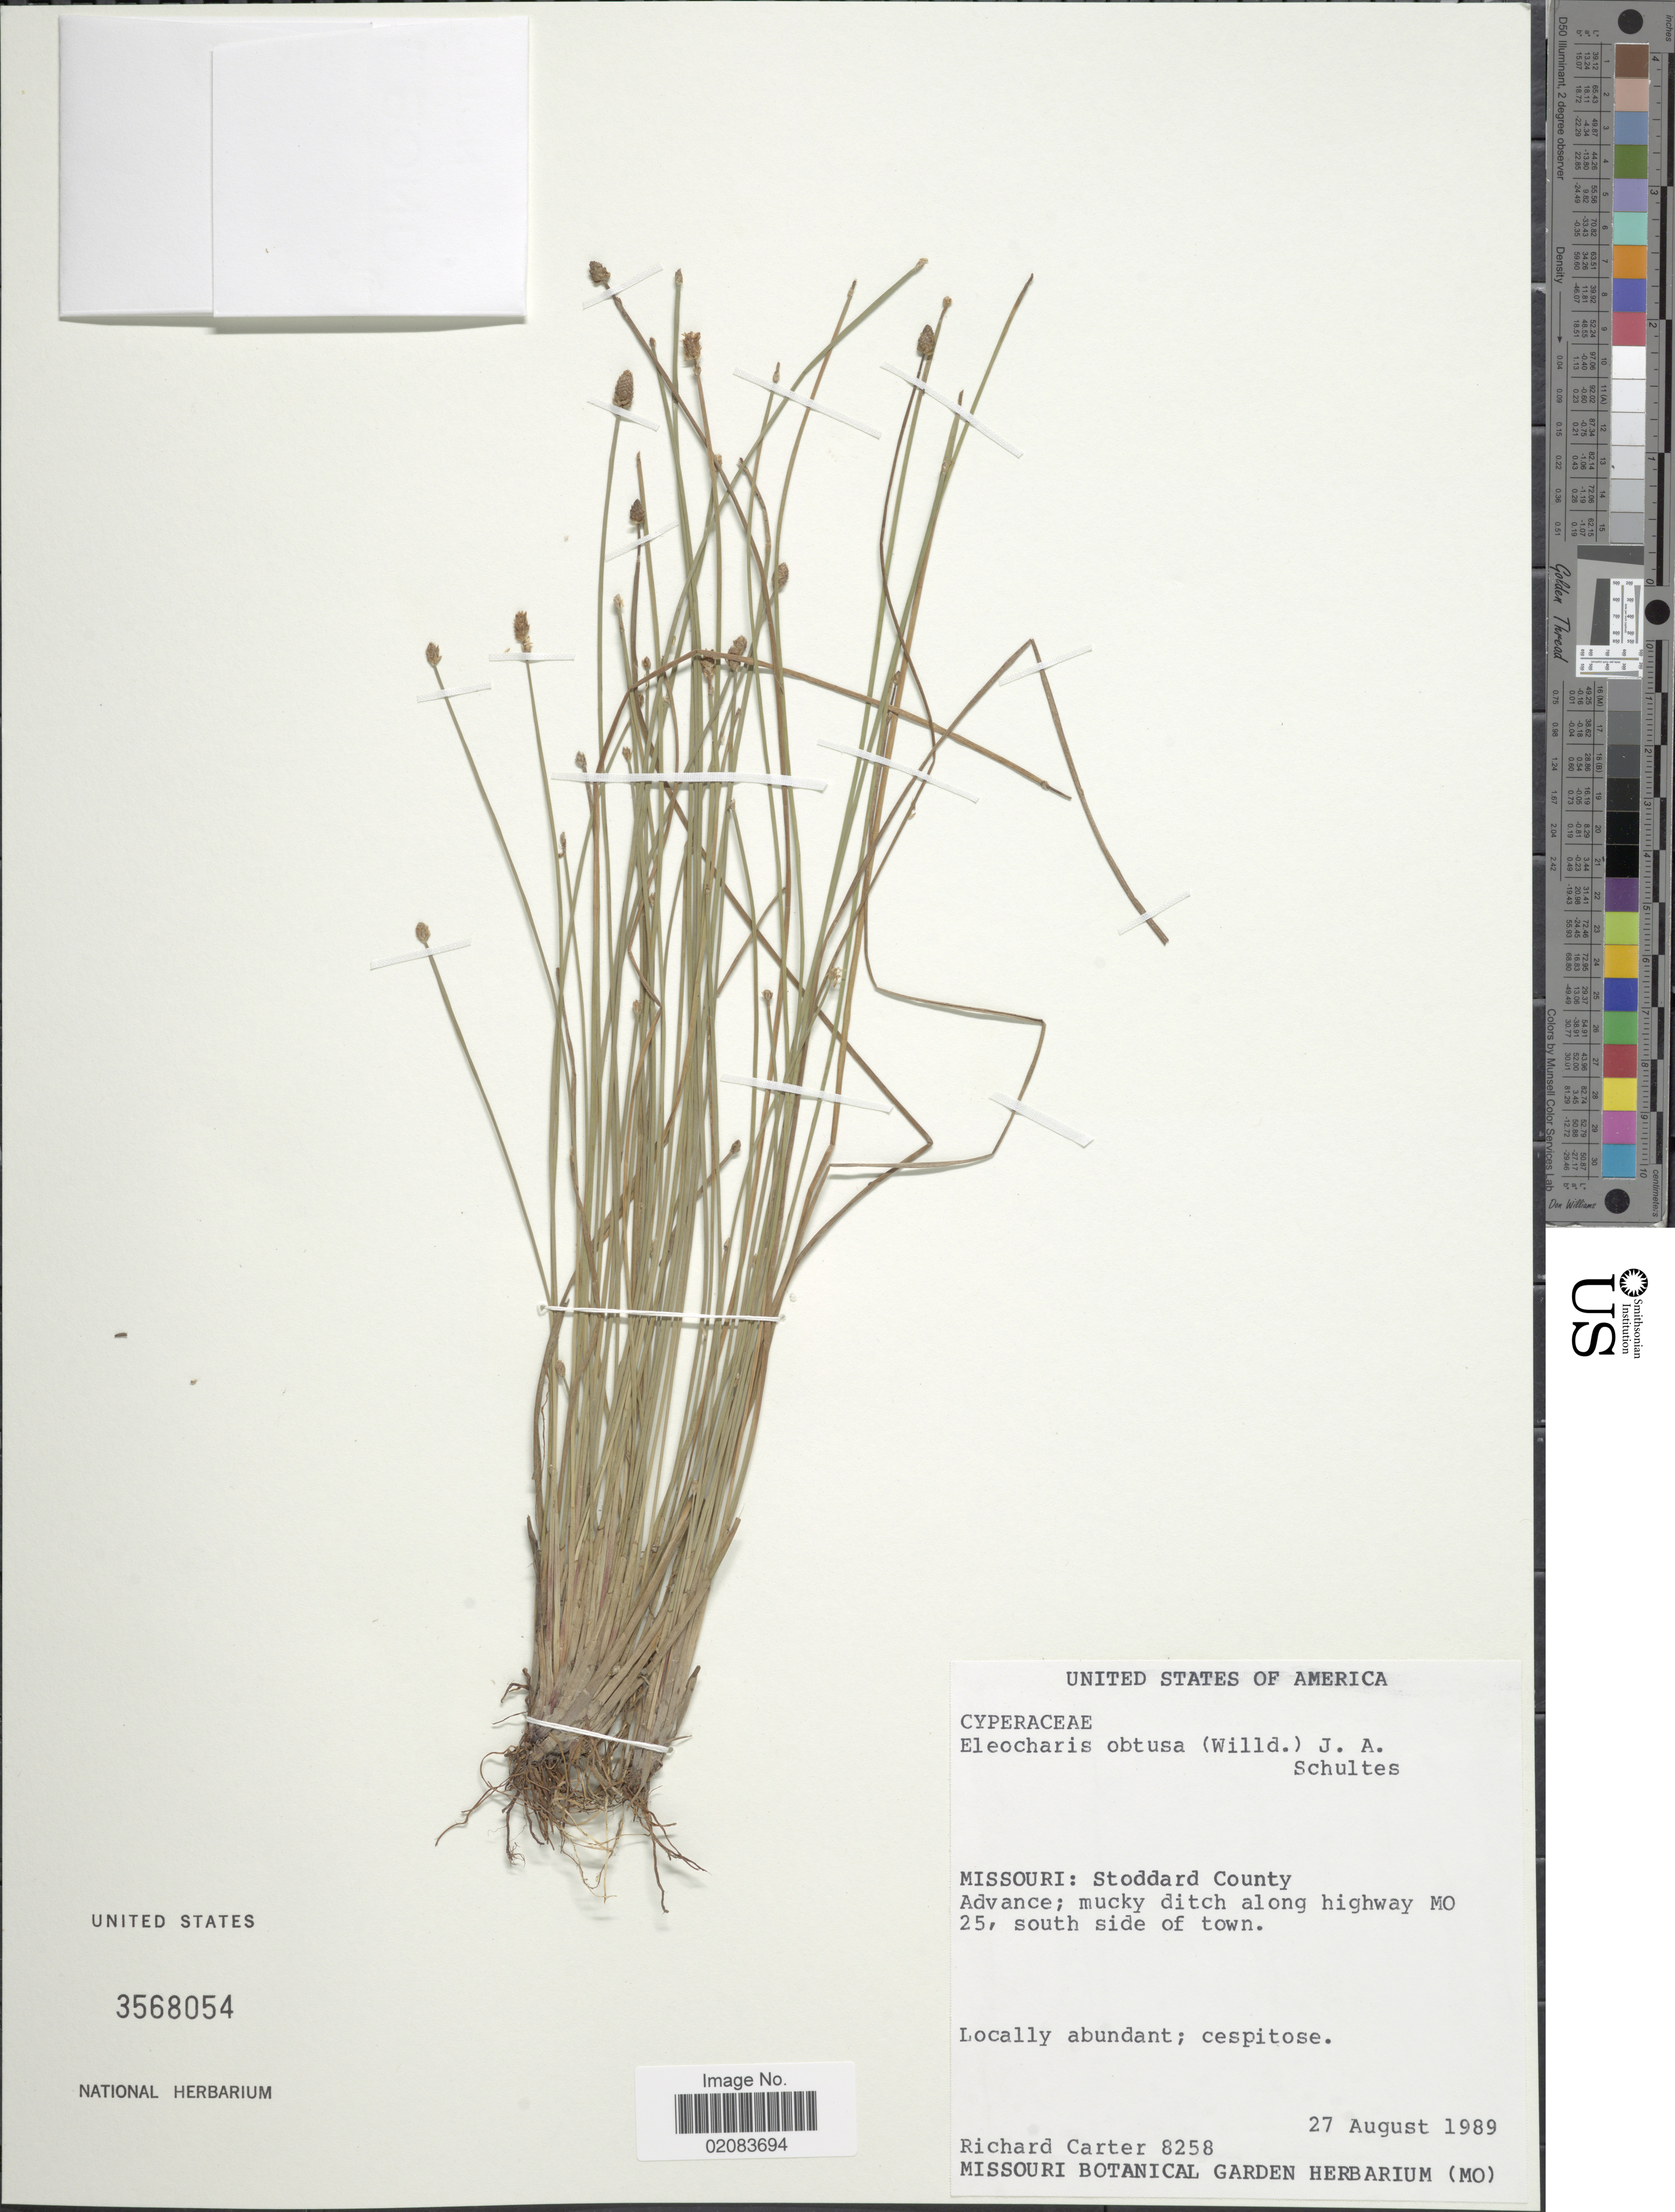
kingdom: Plantae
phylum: Tracheophyta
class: Liliopsida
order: Poales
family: Cyperaceae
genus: Eleocharis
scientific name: Eleocharis obtusa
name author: (Willd.) Schult.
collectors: R. Carter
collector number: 8258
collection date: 1989-08-27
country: United States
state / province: Missouri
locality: Stoddard County, advance; mucky ditch along highway Mo 25, south side of town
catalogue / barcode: US 3568054